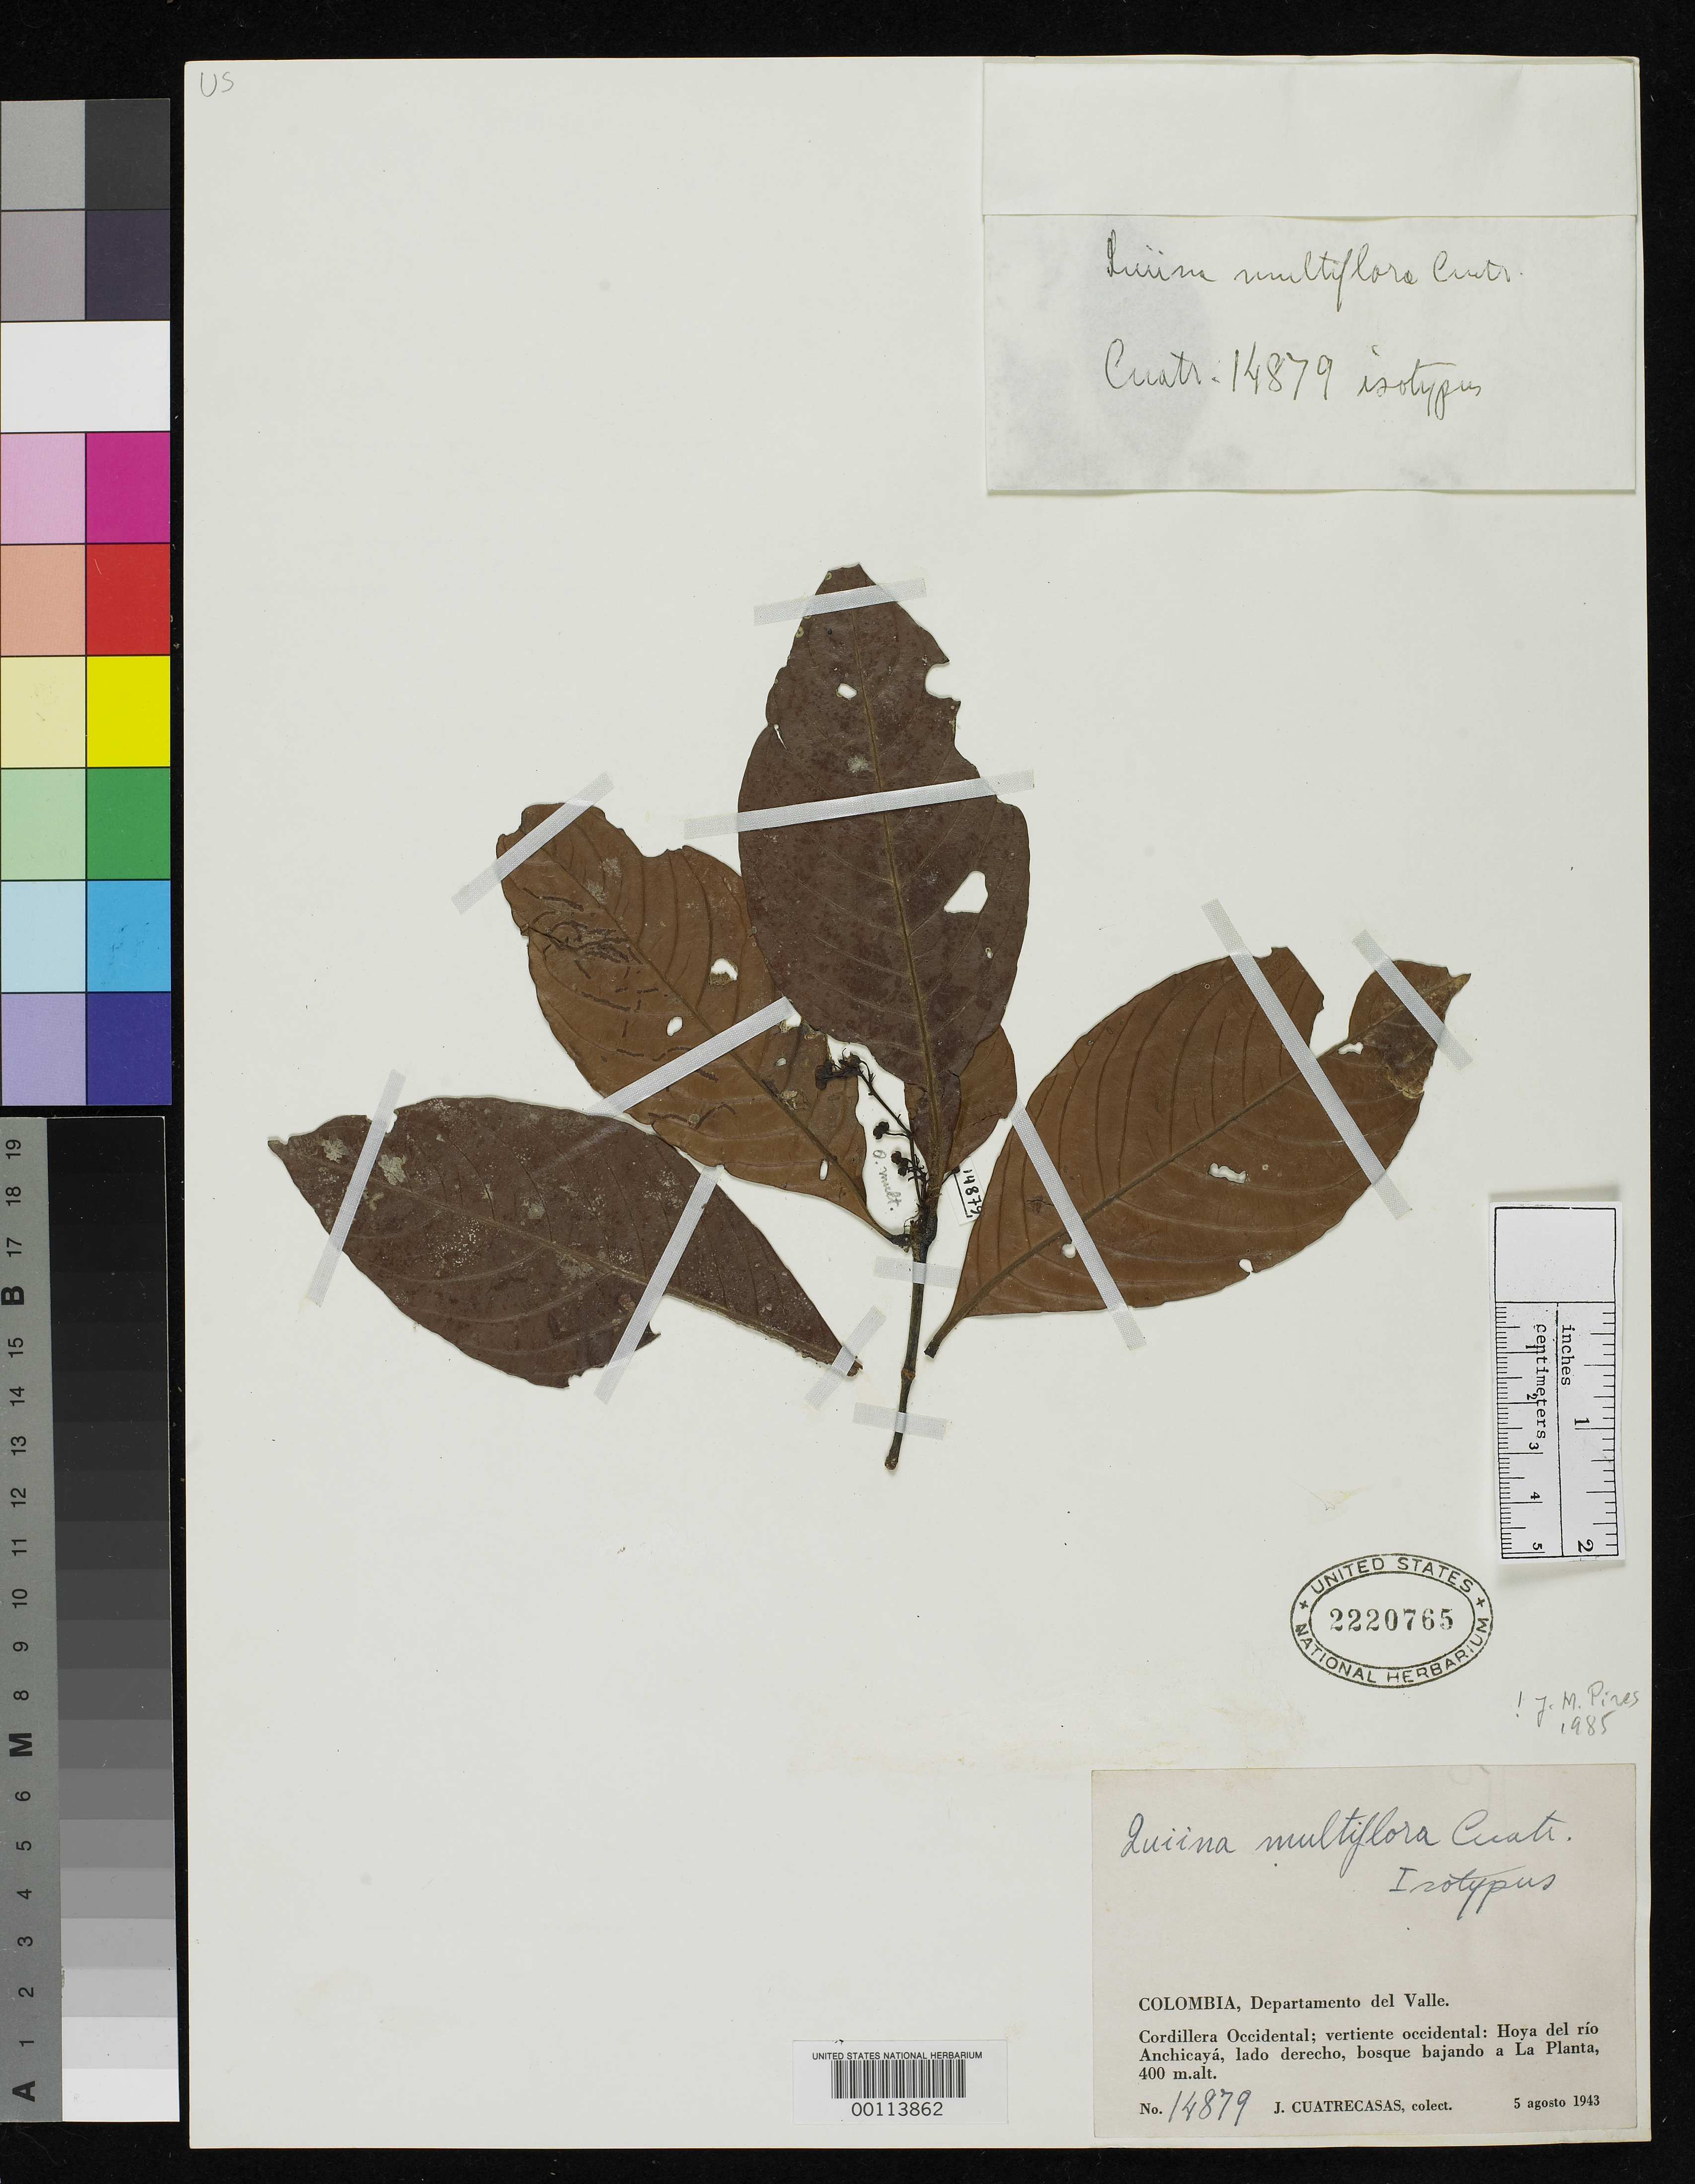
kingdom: Plantae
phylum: Tracheophyta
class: Magnoliopsida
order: Malpighiales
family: Quiinaceae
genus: Quiina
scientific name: Quiina multiflora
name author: Cuatrec.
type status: Isotype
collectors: J. Cuatrecasas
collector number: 14879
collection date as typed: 05 Aug 1943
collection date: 1943-08-05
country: Colombia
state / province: Valle del Cauca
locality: Hoya del Rio Anchicaya.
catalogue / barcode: US 2220765